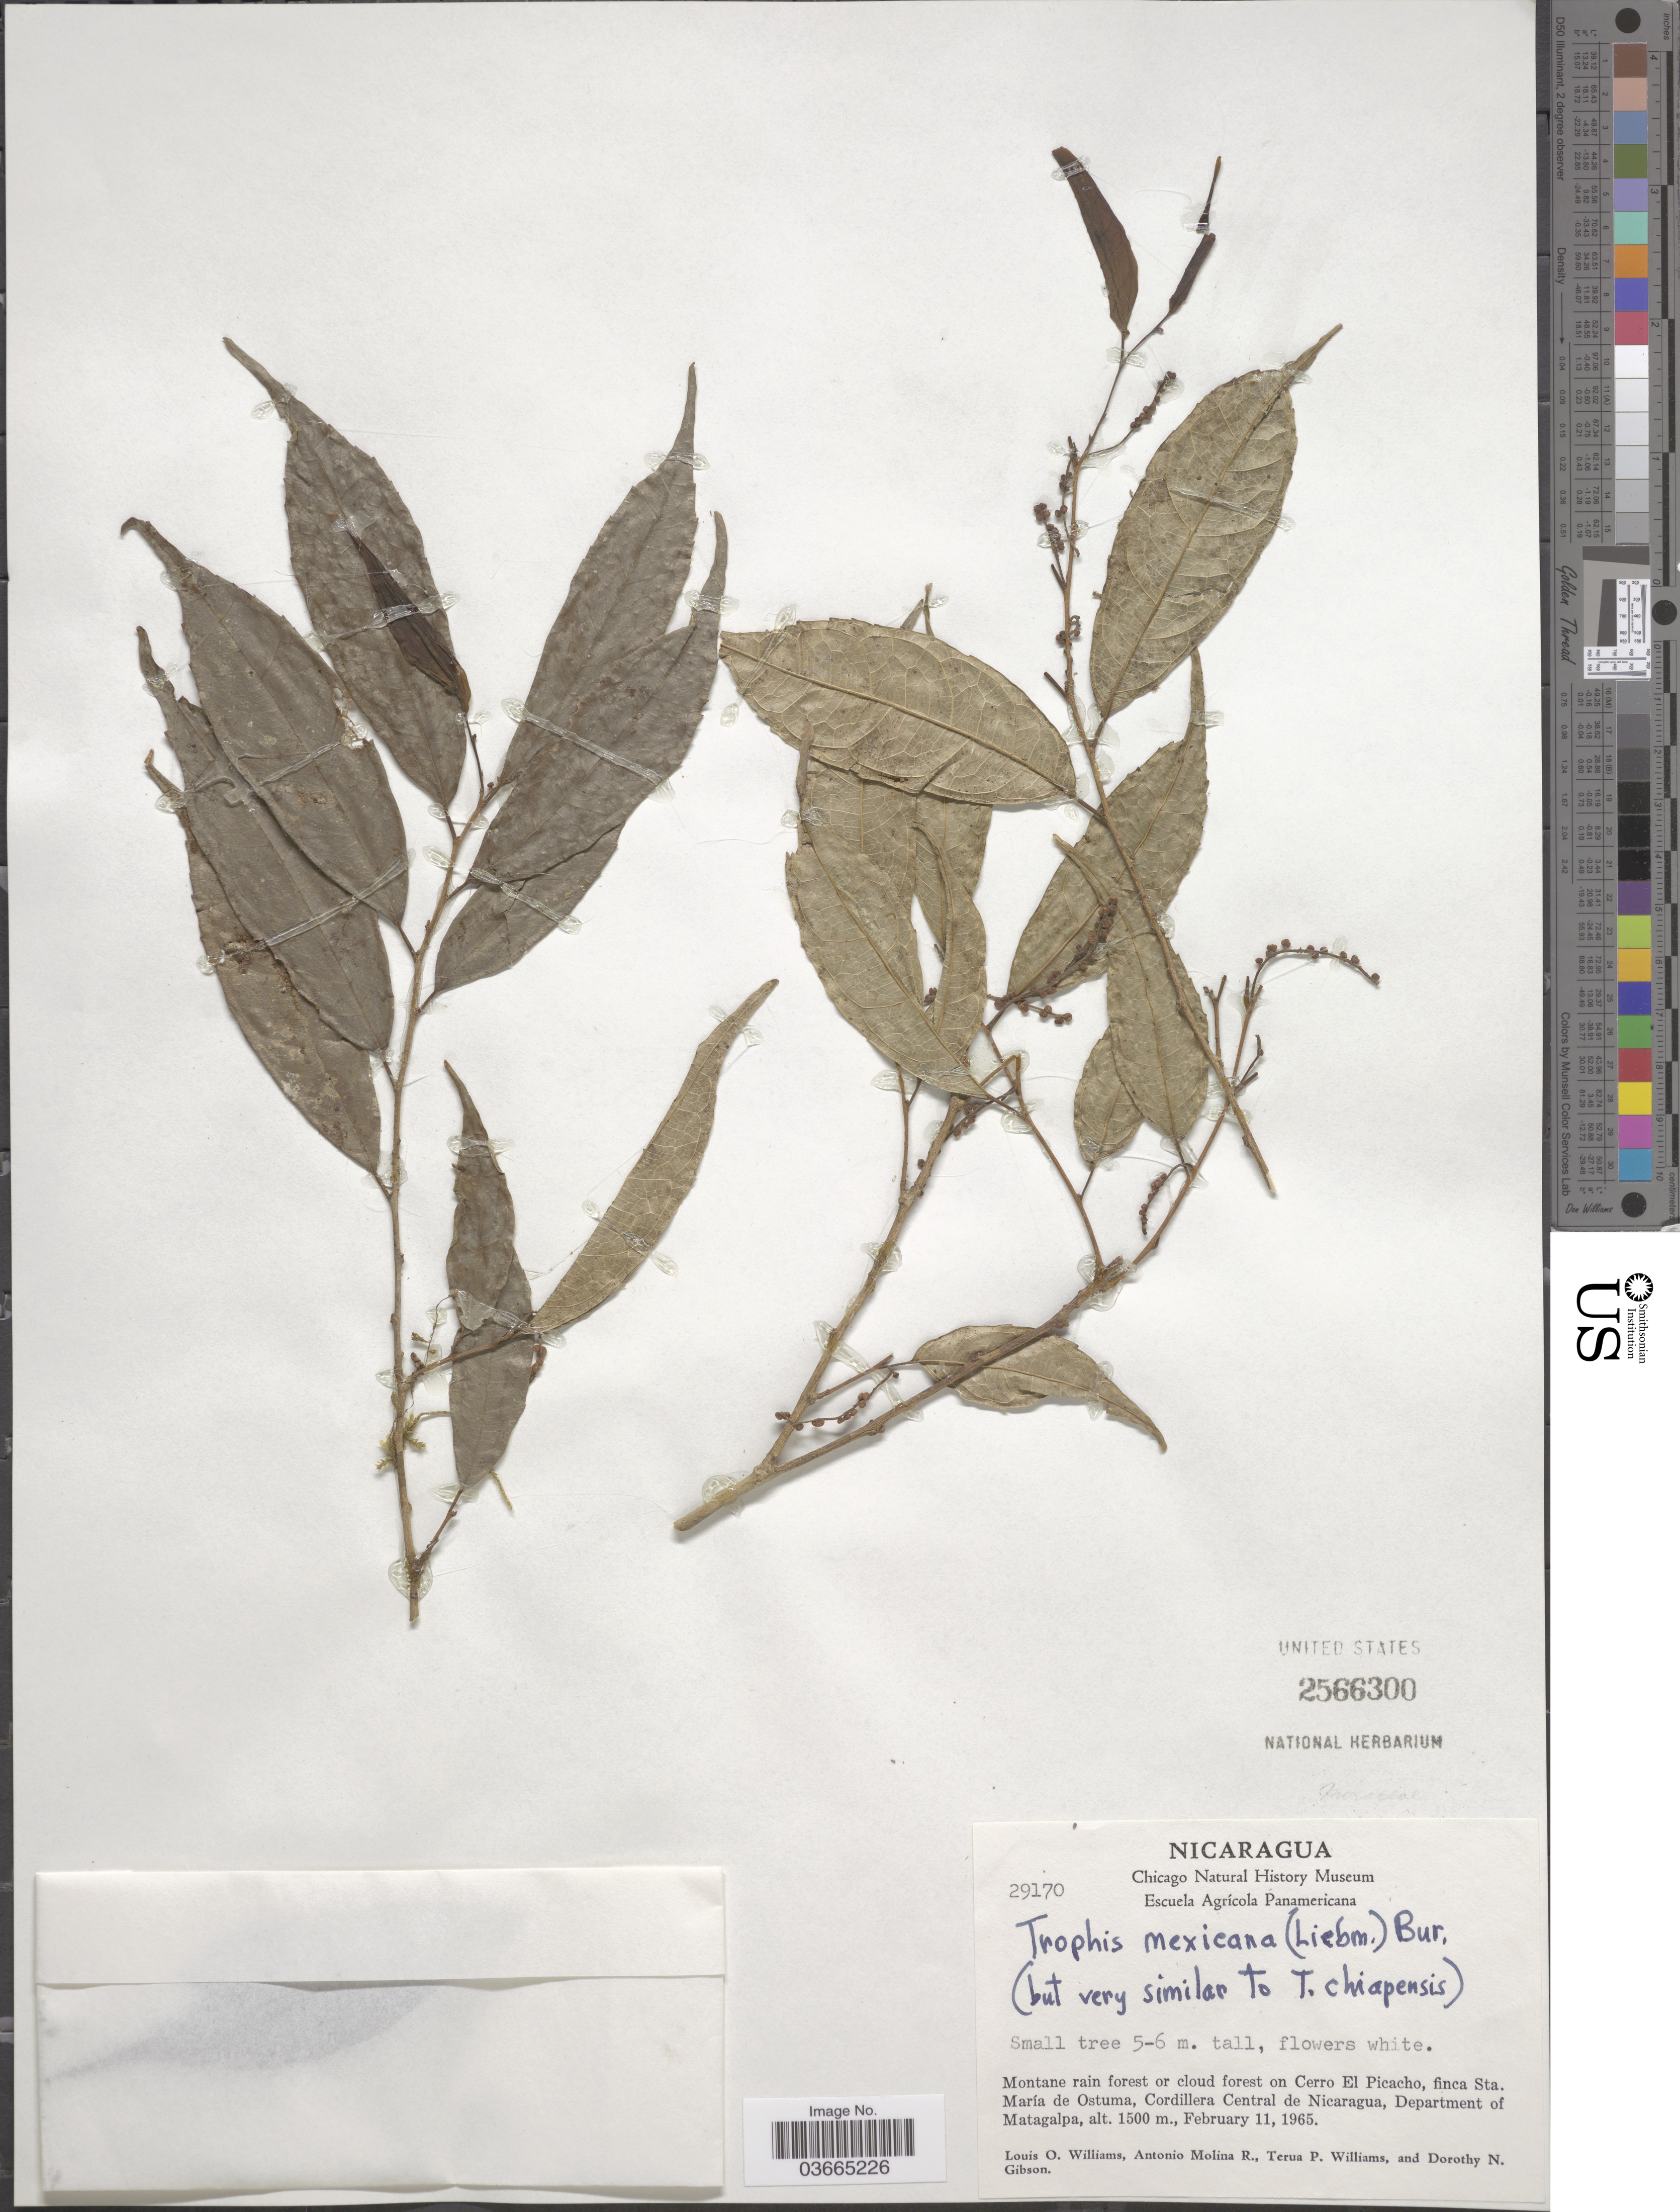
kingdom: Plantae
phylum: Tracheophyta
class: Magnoliopsida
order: Rosales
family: Moraceae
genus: Trophis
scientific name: Trophis mexicana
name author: (Liebm.) Bureau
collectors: L. O. Williams, A. Molina R., T. Williams & D. N. Gibson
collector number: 29170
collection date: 1965-02-11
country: Nicaragua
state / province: Matagalpa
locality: Cloud forest on Cerro El Picacho, finca Sta. María de Ostuma, Cordillera Central de Nicaragua, Department of Matagalpa.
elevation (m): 1500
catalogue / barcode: US 2566300